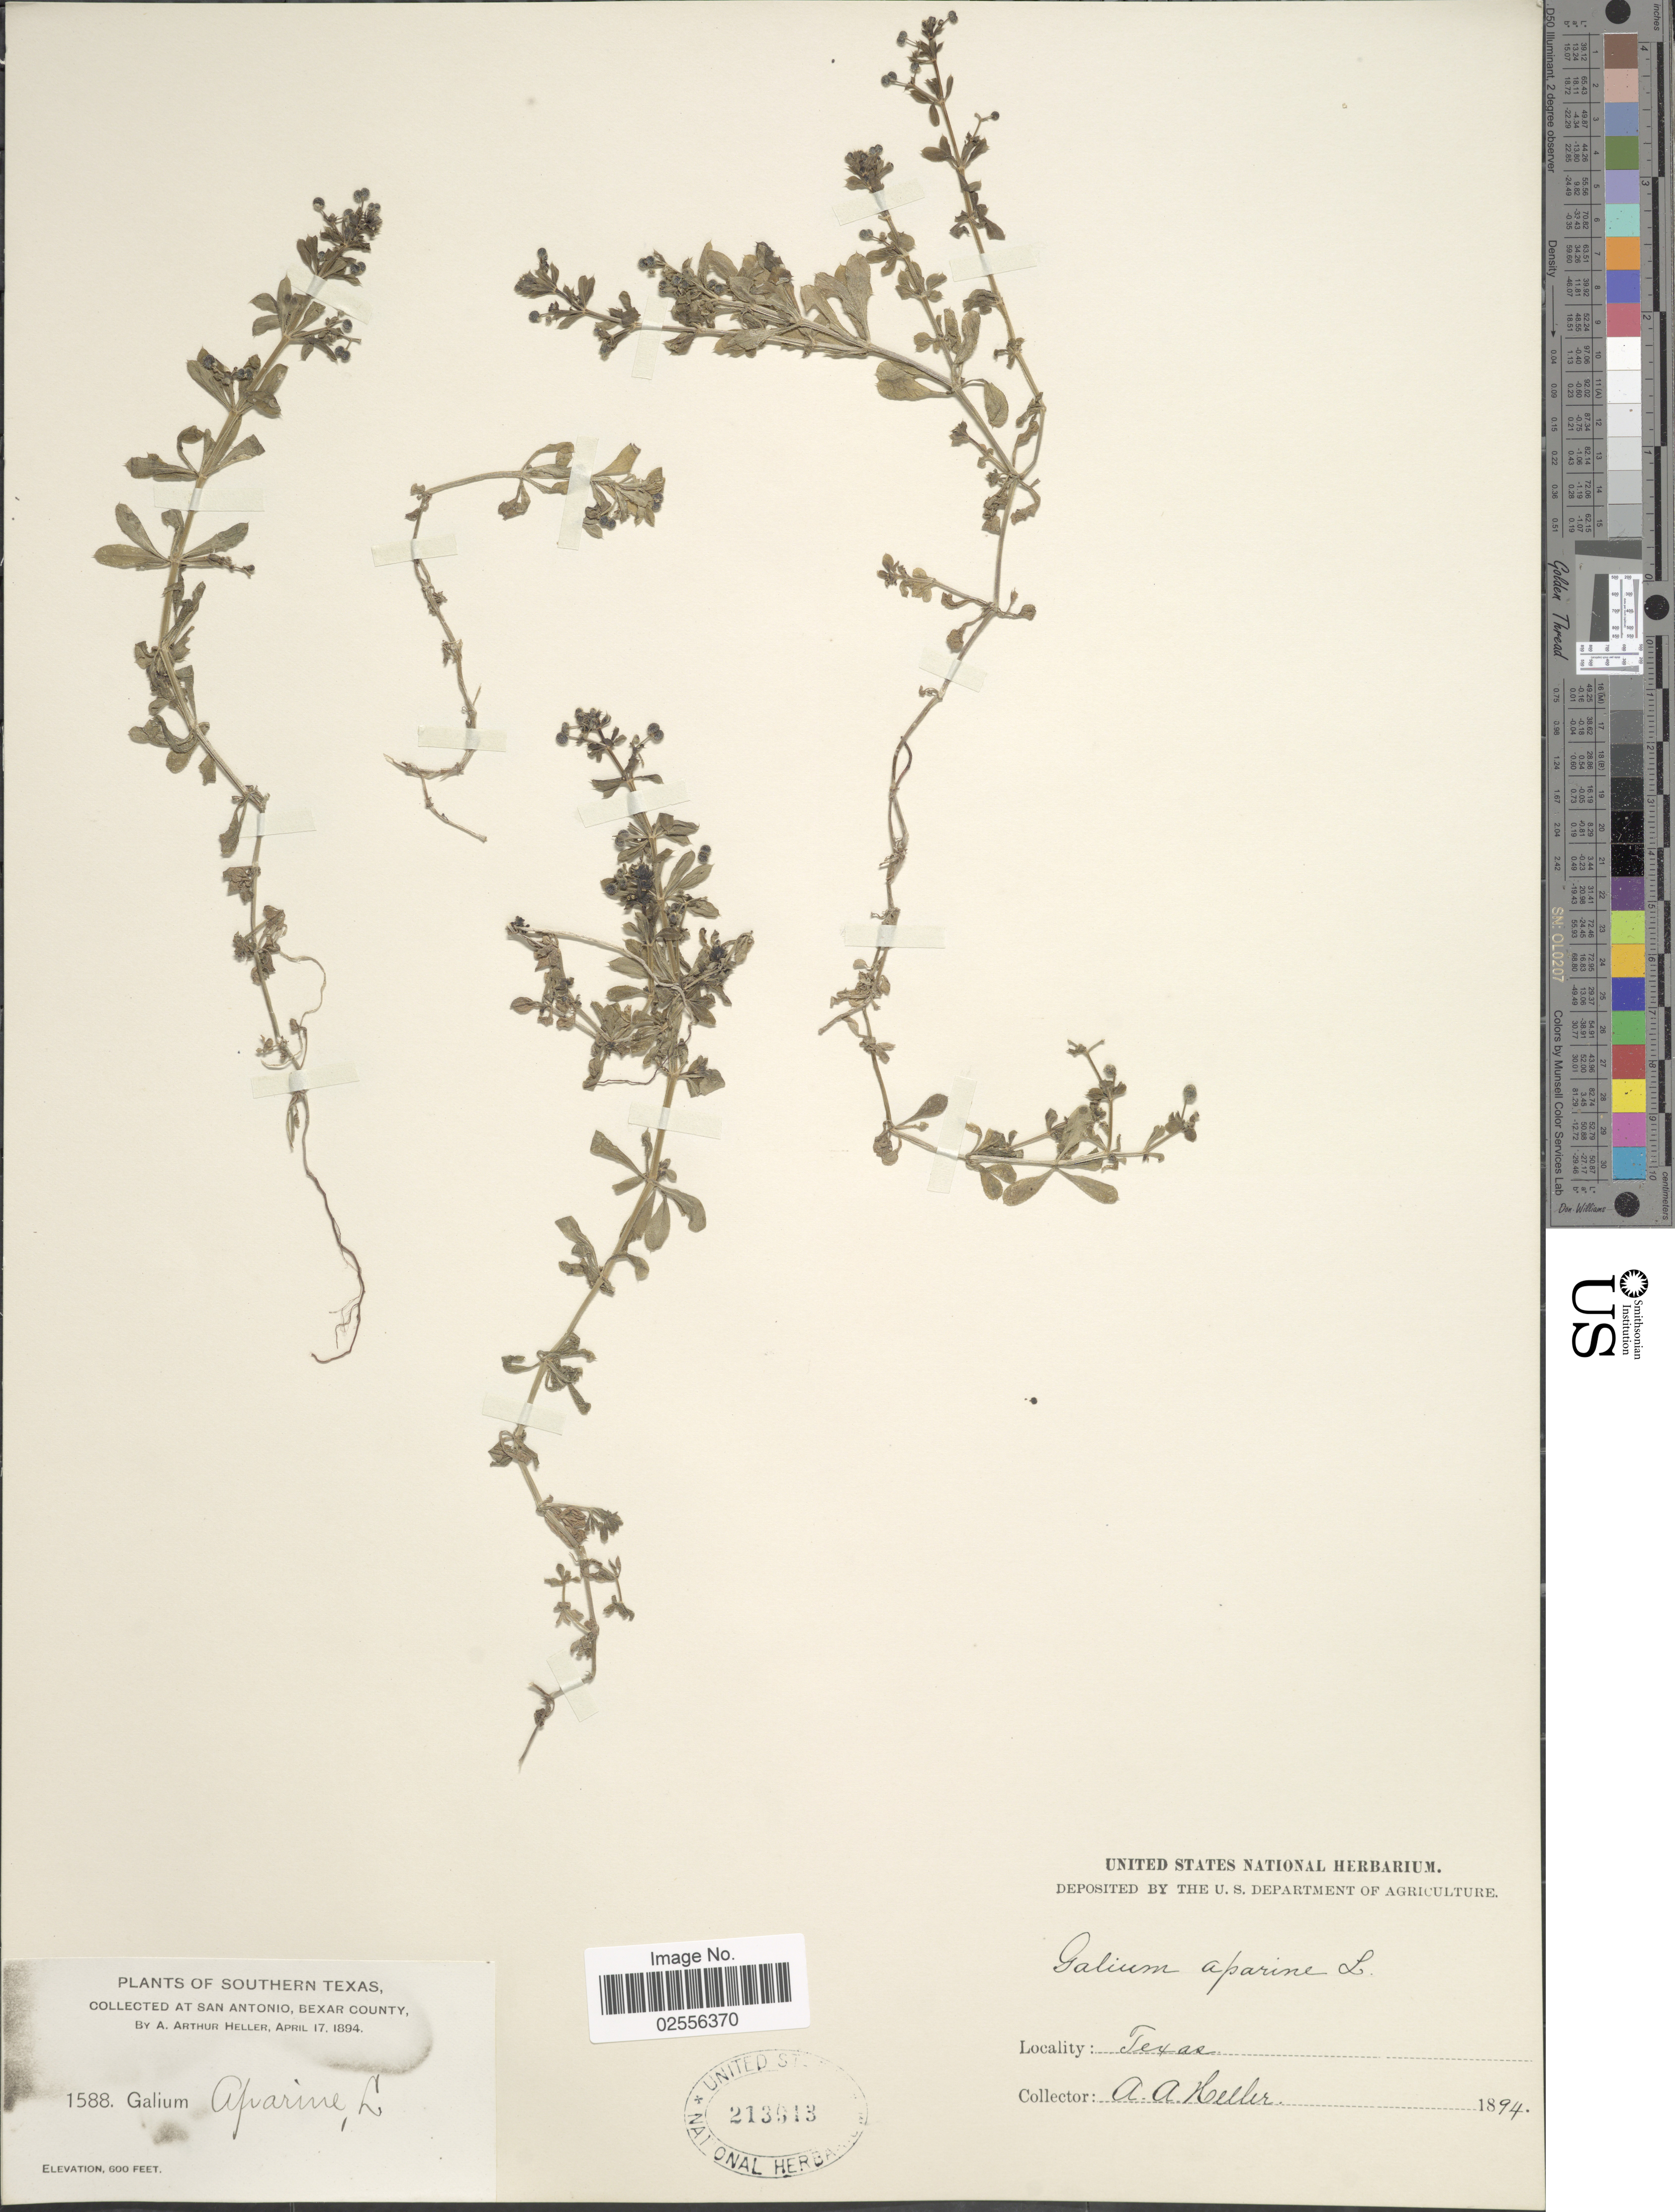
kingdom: Plantae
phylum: Tracheophyta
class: Magnoliopsida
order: Gentianales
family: Rubiaceae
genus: Galium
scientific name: Galium aparine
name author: L.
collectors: A. A. Heller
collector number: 1588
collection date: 1894-04-17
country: United States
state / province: Texas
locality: Southern Texas. San Antonio, Bexar County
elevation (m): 183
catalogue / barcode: US 213513